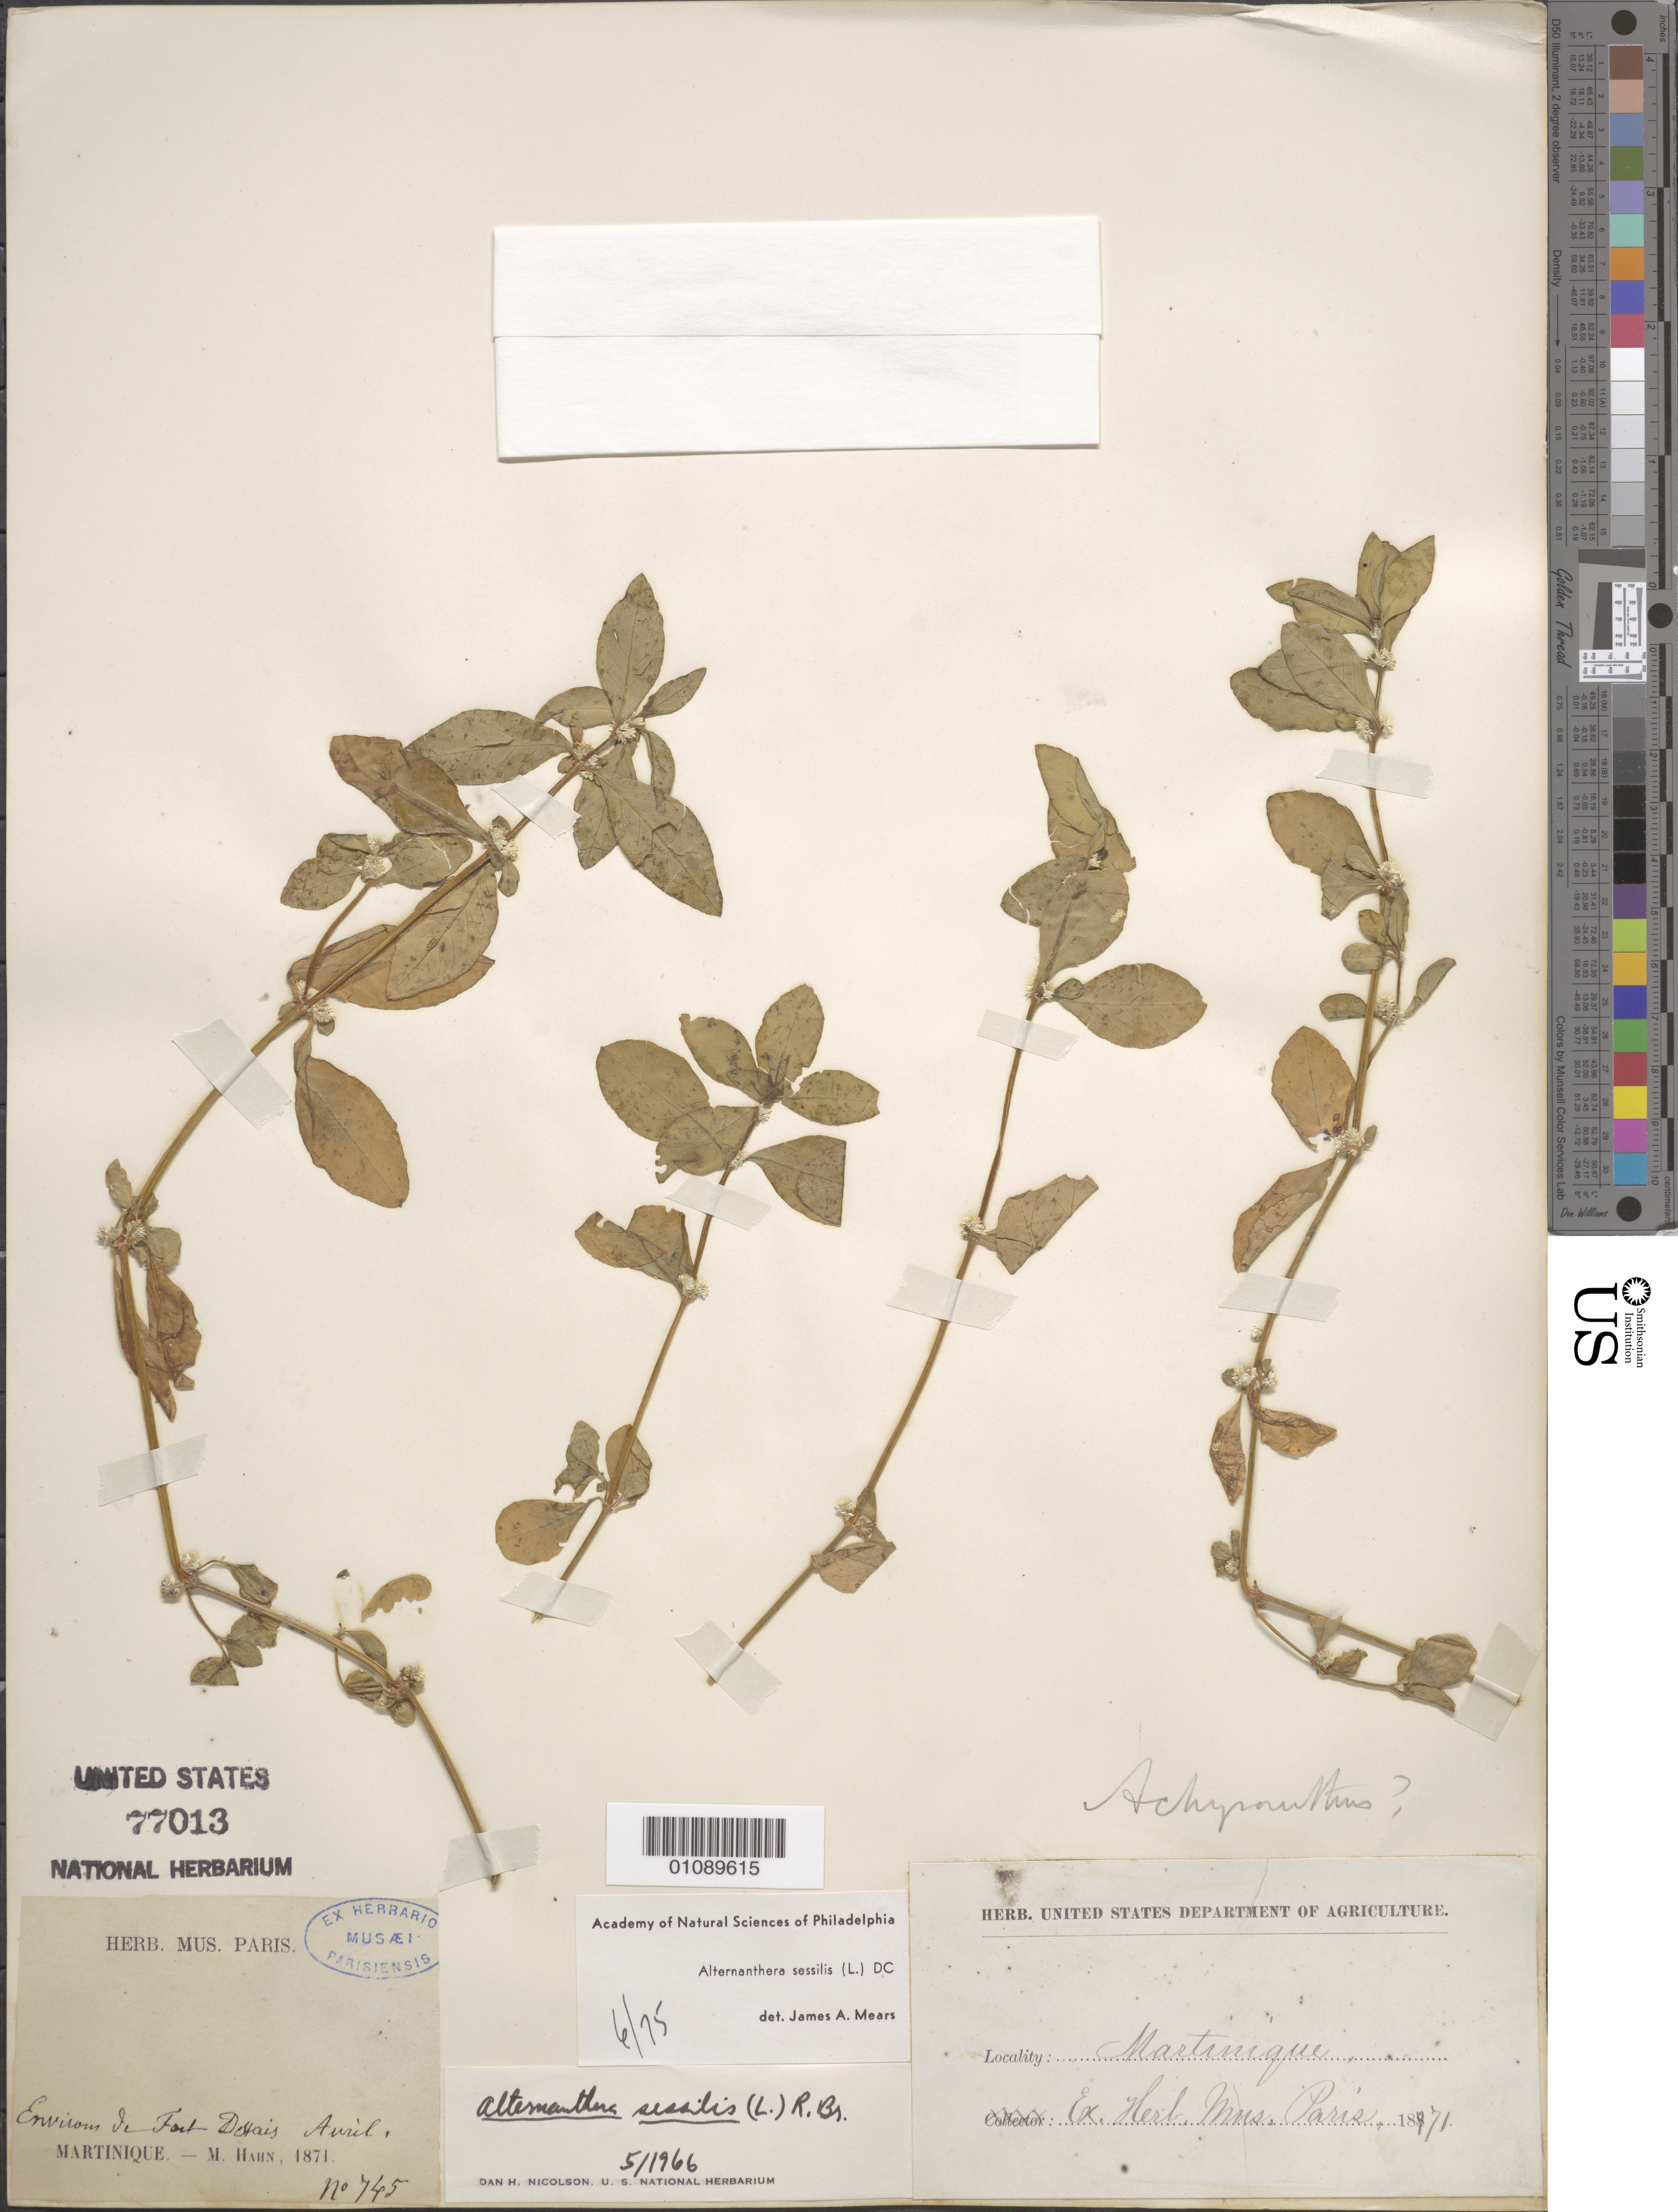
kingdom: Plantae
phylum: Tracheophyta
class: Magnoliopsida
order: Caryophyllales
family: Amaranthaceae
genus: Alternanthera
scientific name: Alternanthera sessilis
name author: (L.) DC.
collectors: M. Hahn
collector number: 745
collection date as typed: Apr 1871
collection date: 1871-04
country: Martinique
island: Martinique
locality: Environs de Fort Deshais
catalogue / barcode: US 77013